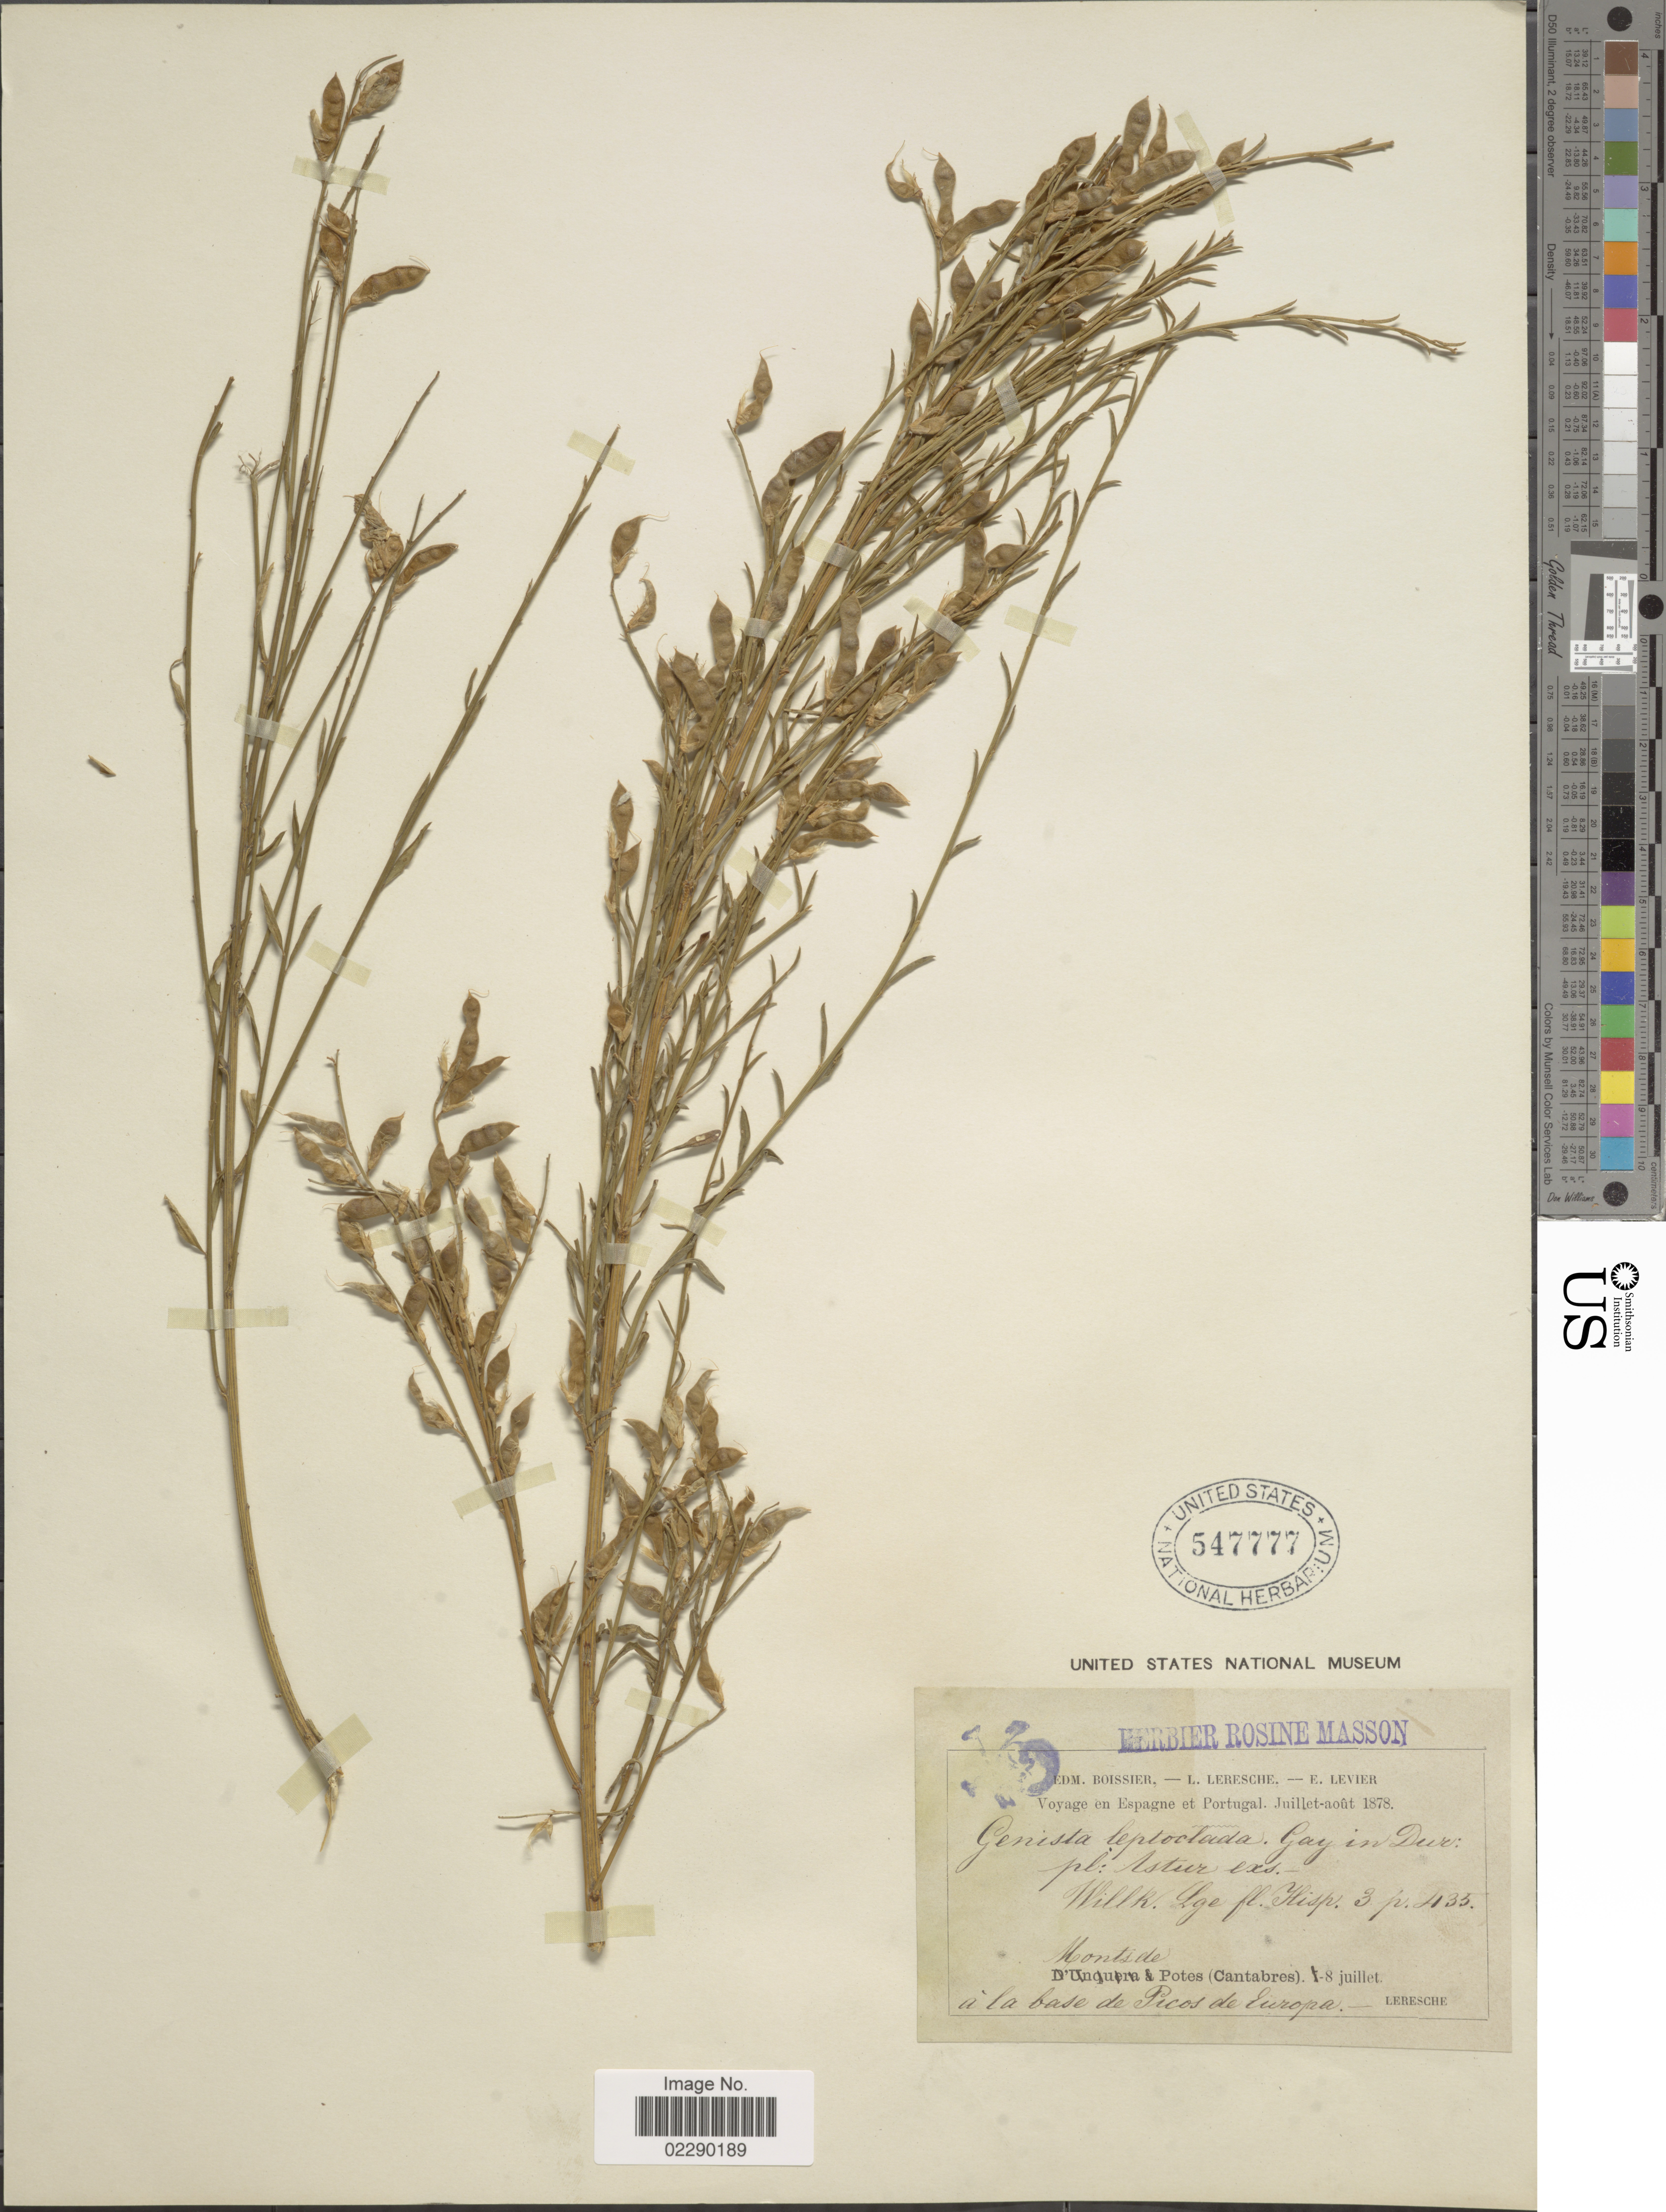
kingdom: Plantae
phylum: Tracheophyta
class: Magnoliopsida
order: Fabales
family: Fabaceae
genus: Genista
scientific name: Genista florida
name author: L.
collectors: L. Leresche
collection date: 1878-07-08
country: Spain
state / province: Cantabria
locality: Espagne, montside, Potes (Cantabres), a la base de Picos de Europa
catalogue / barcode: US 547777